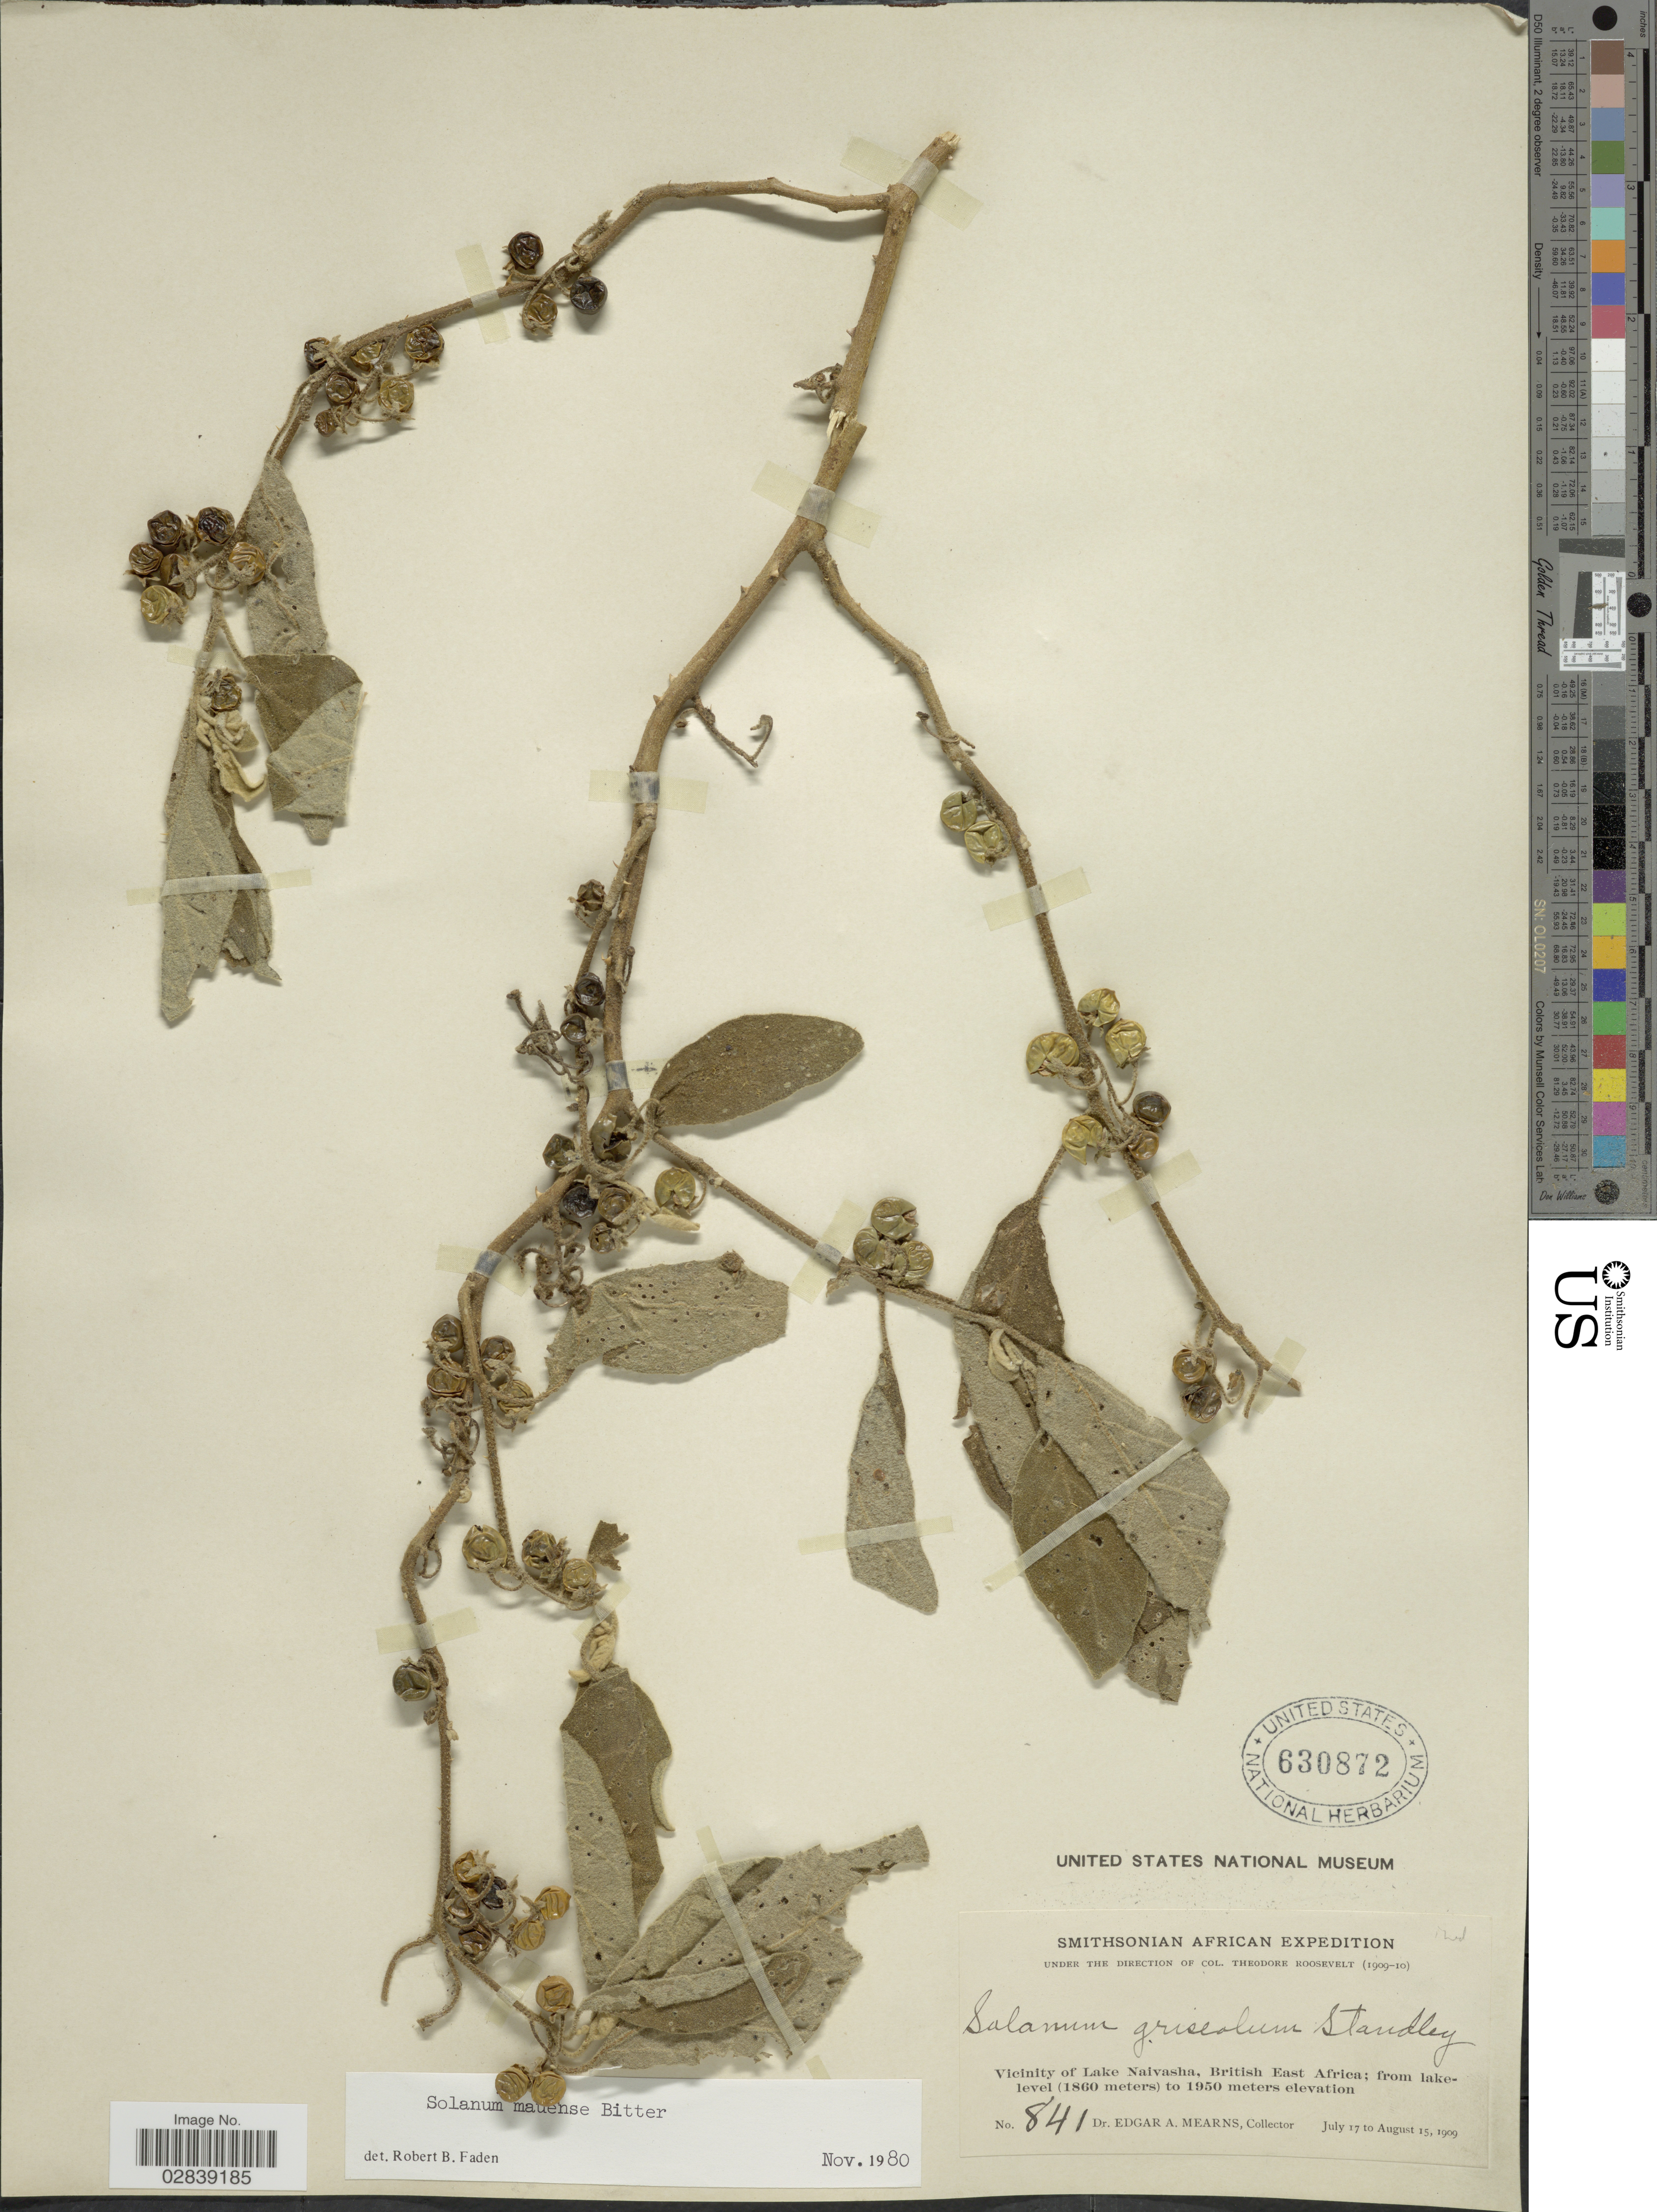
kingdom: Plantae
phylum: Tracheophyta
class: Magnoliopsida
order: Solanales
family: Solanaceae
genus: Solanum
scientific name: Solanum mauense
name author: Bitter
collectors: E. A. Mearns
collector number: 841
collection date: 1909-07-17/1909-08-15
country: Kenya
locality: Vicinity of Lake Naivasha, British East Africa.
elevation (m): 1860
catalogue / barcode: US 630872